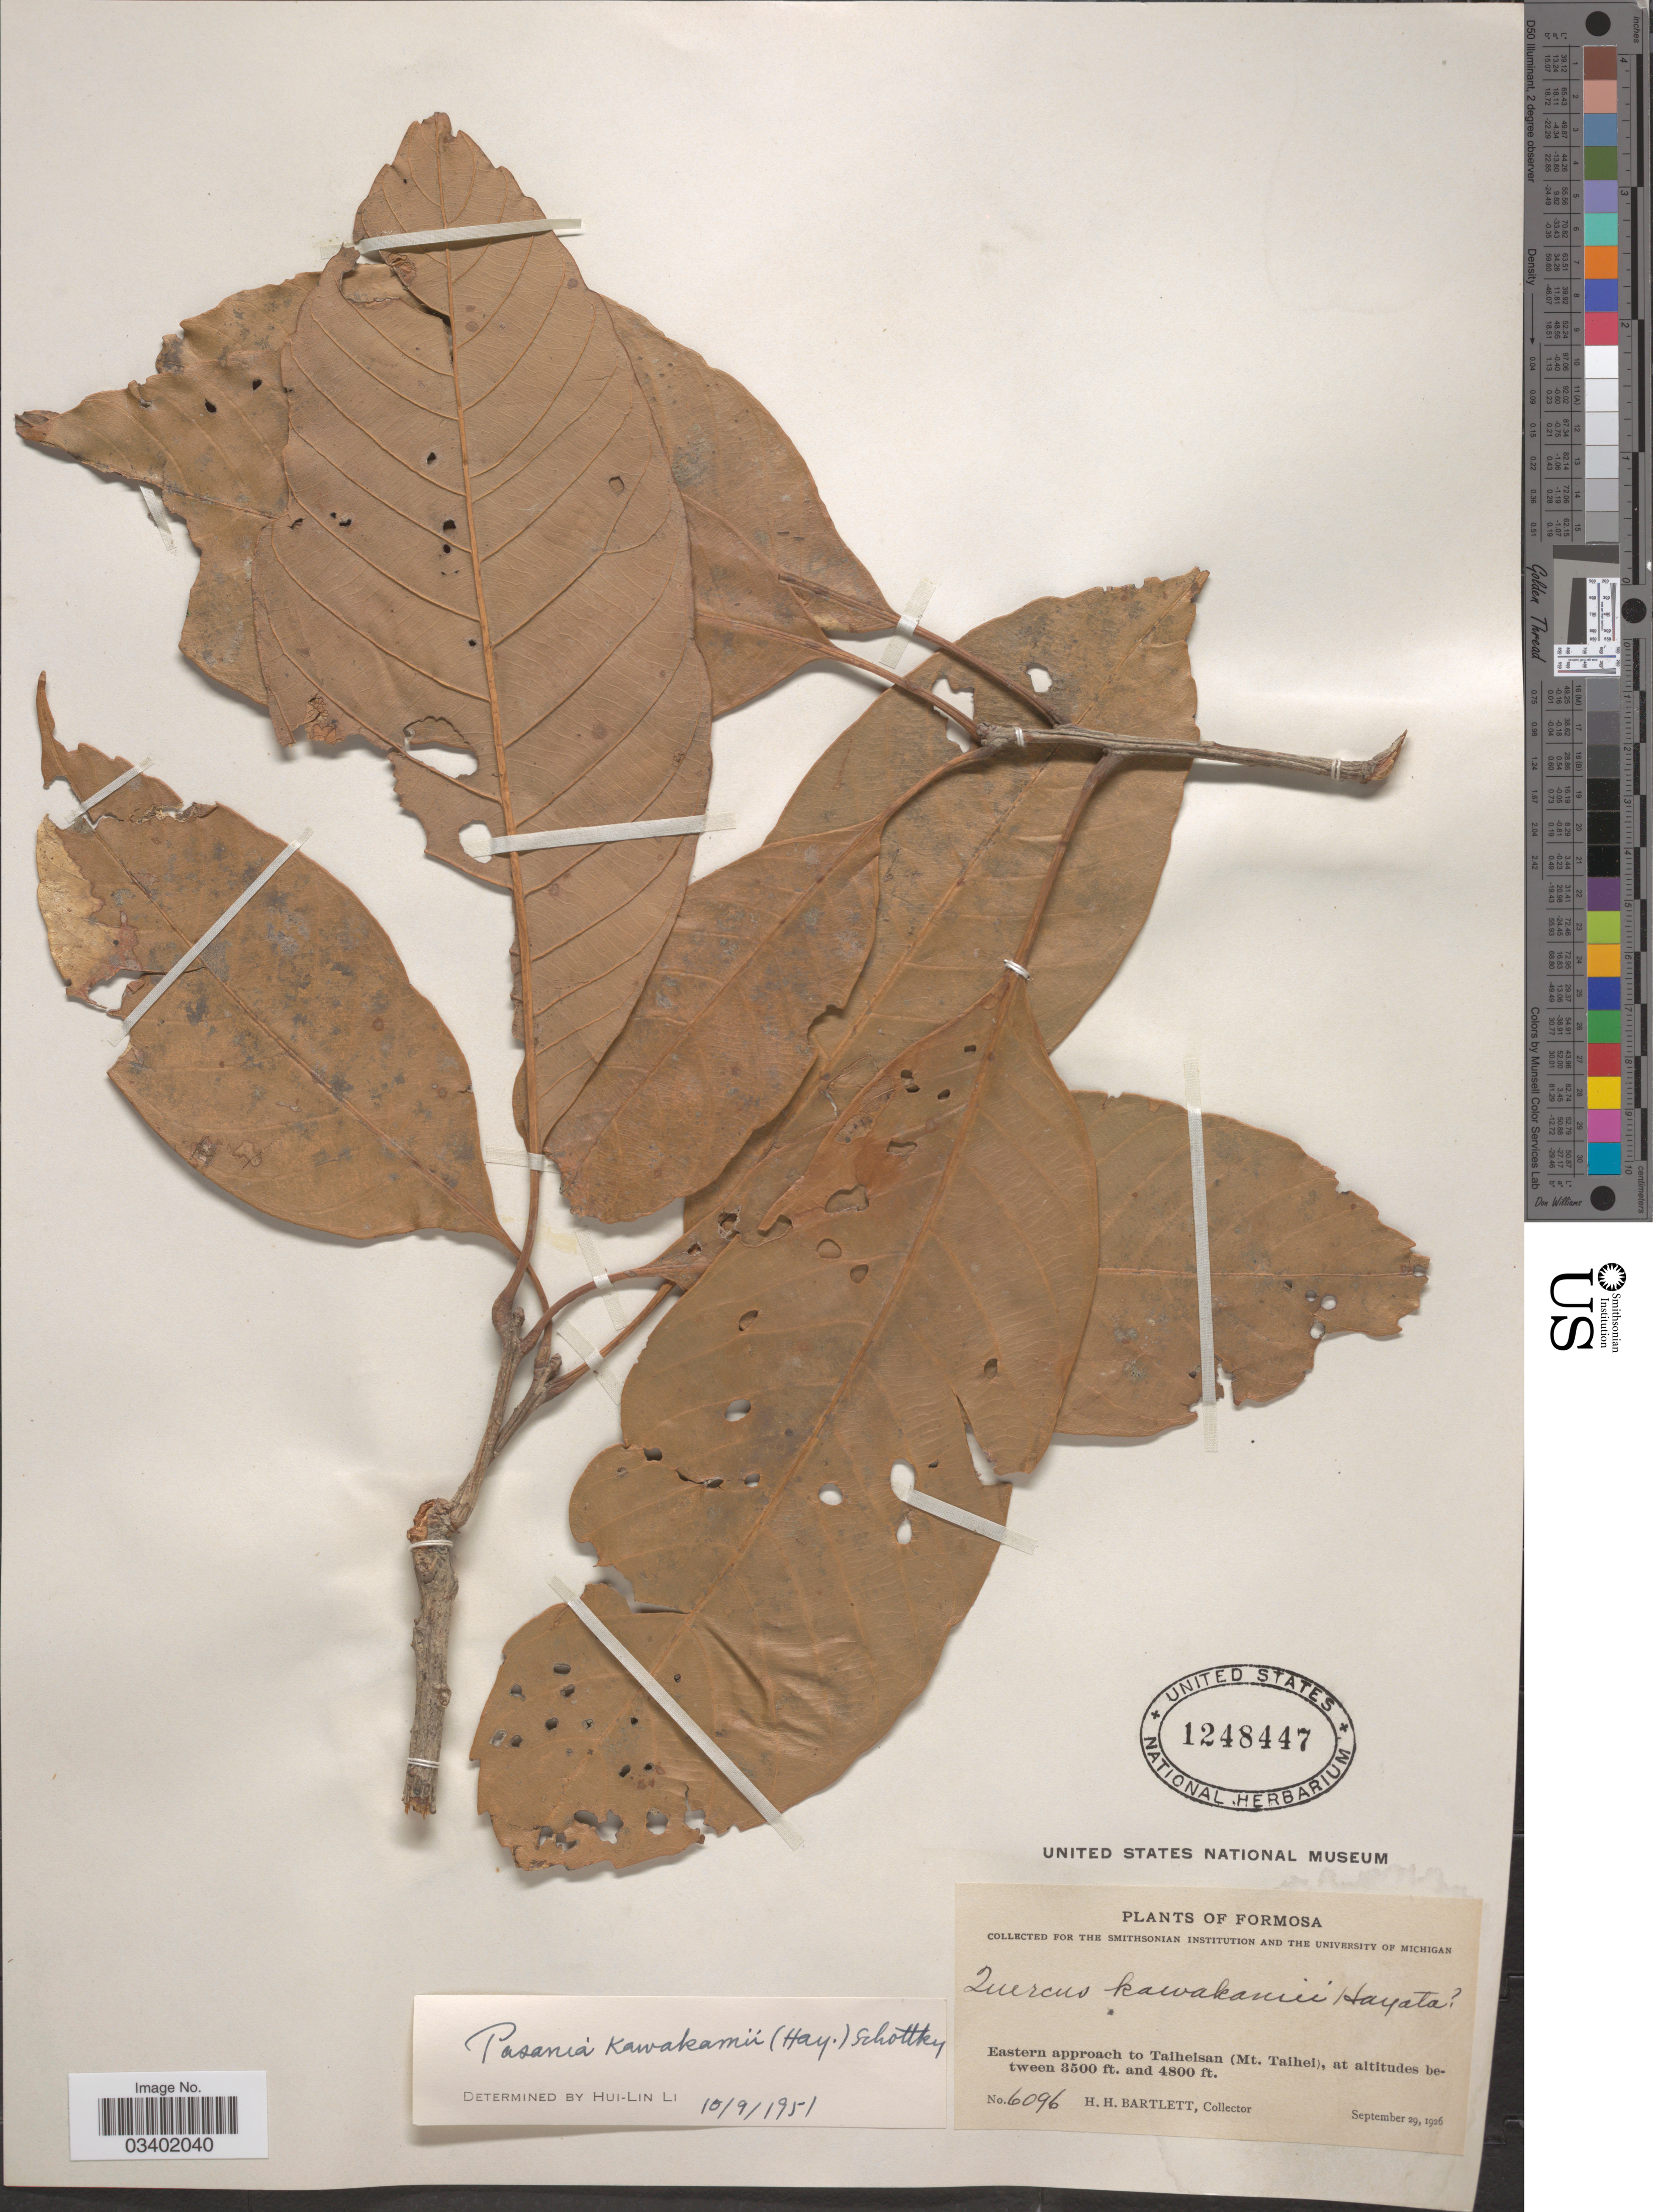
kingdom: Plantae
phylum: Tracheophyta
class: Magnoliopsida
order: Fagales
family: Fagaceae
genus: Lithocarpus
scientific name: Lithocarpus kawakamii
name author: (Hayata) Hayata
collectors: H. H. Bartlett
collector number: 6096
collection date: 1926-09-29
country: Taiwan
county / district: Yilan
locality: Formosa. Eastern approach to Taiheisan (Mt. Taihei).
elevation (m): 1067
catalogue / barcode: US 1248447